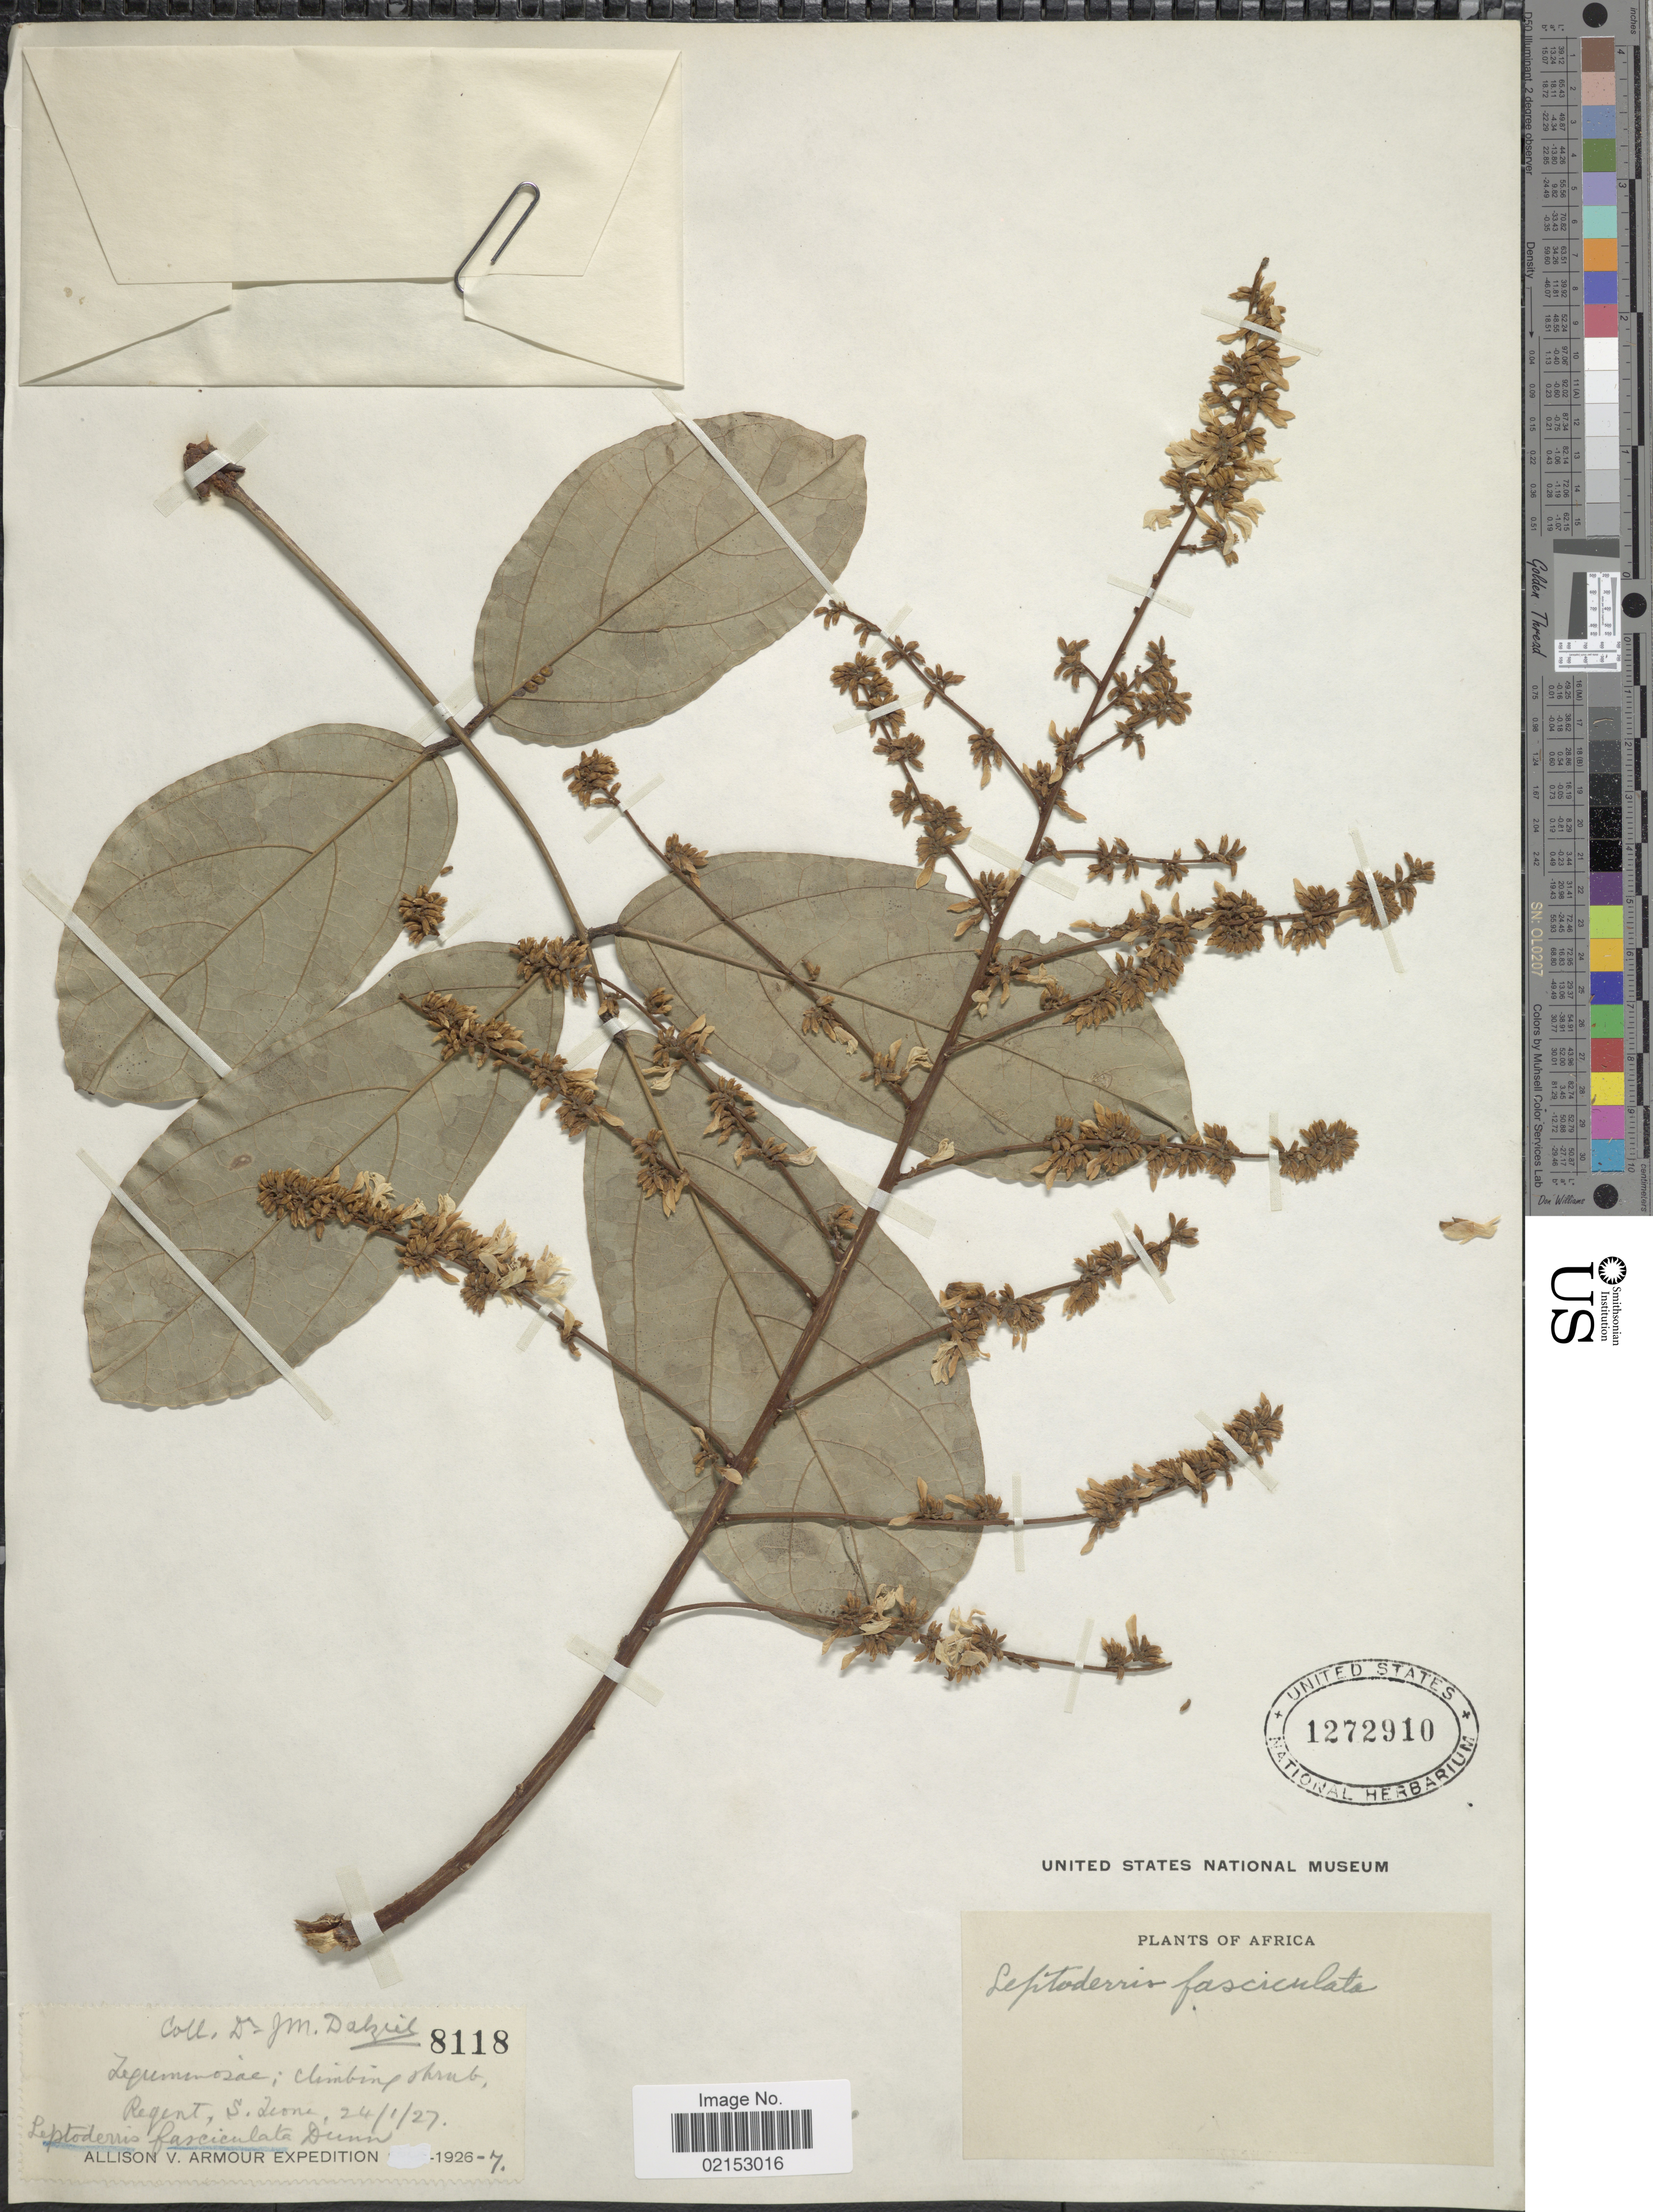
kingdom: Plantae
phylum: Tracheophyta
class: Magnoliopsida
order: Fabales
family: Fabaceae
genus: Leptoderris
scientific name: Leptoderris fasciculata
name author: (Benth.) Dunn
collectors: J. Dalziel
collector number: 8118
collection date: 1927-01-24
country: Sierra Leone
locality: Reqent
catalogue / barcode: US 1272910